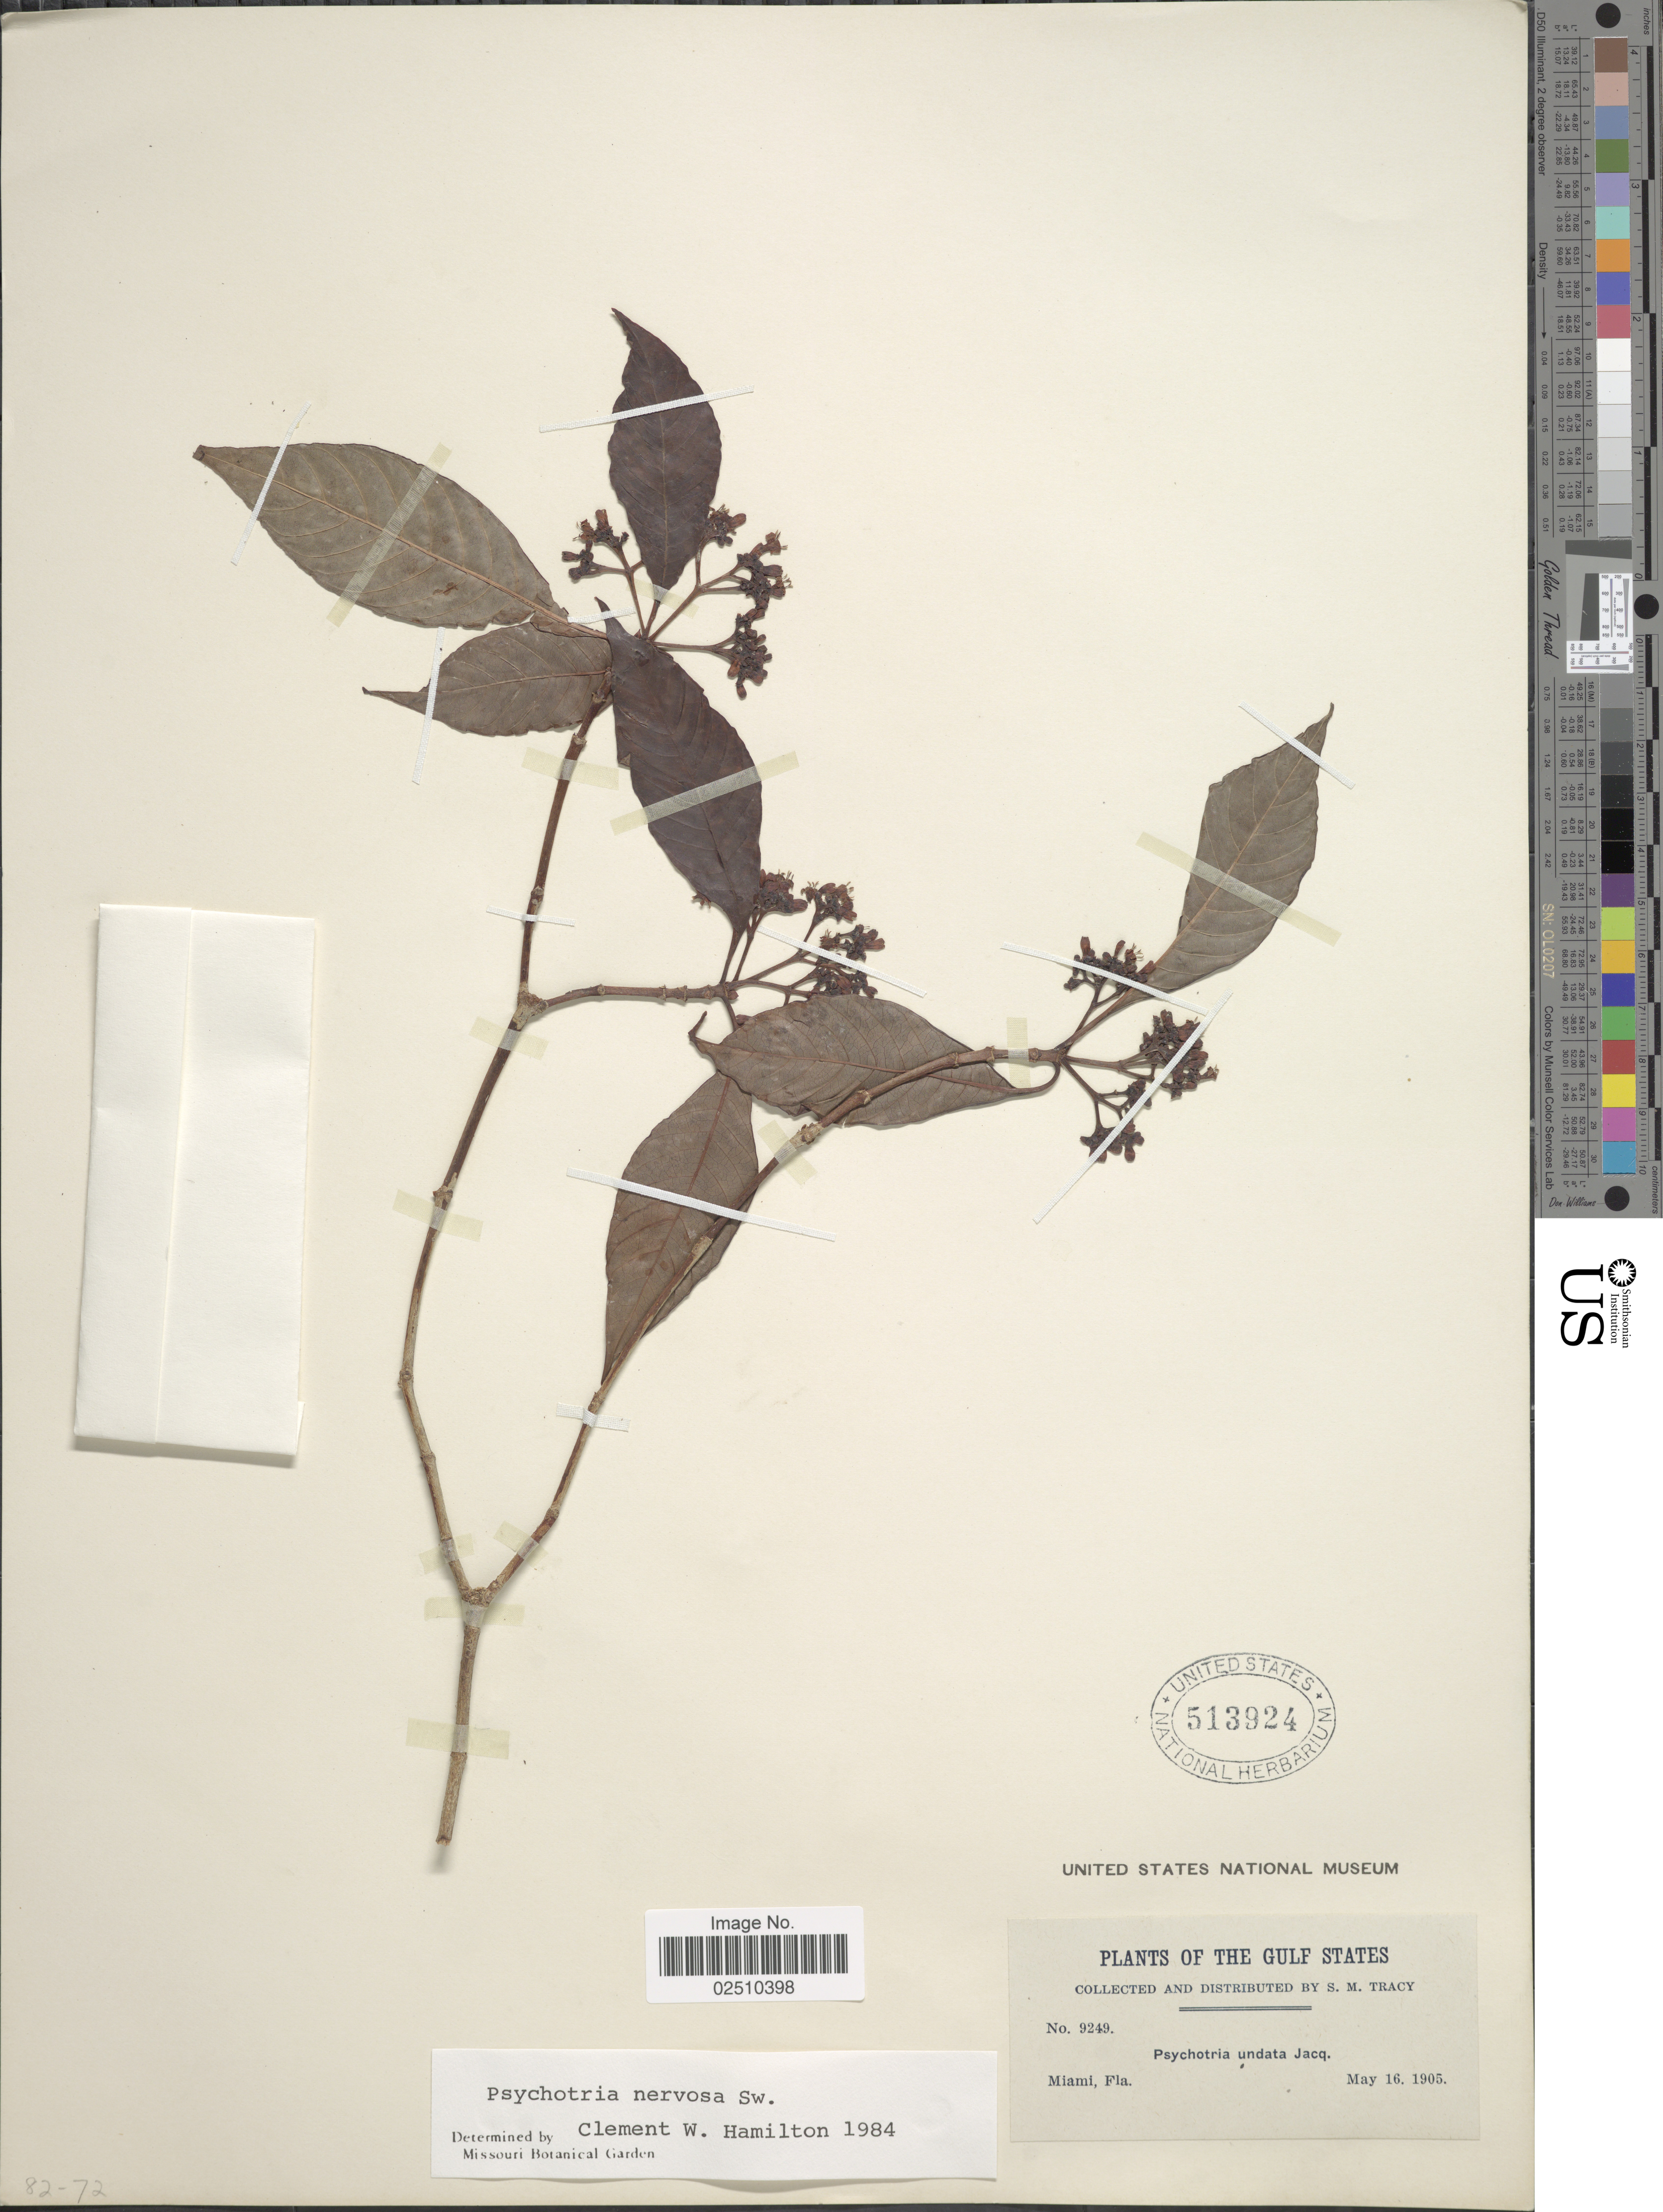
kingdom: Plantae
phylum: Tracheophyta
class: Magnoliopsida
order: Gentianales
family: Rubiaceae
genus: Psychotria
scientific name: Psychotria nervosa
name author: Sw.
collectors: S. M. Tracy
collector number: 9249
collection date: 1905-05-16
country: United States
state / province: Florida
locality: The Gulf States, Miami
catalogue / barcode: US 513924